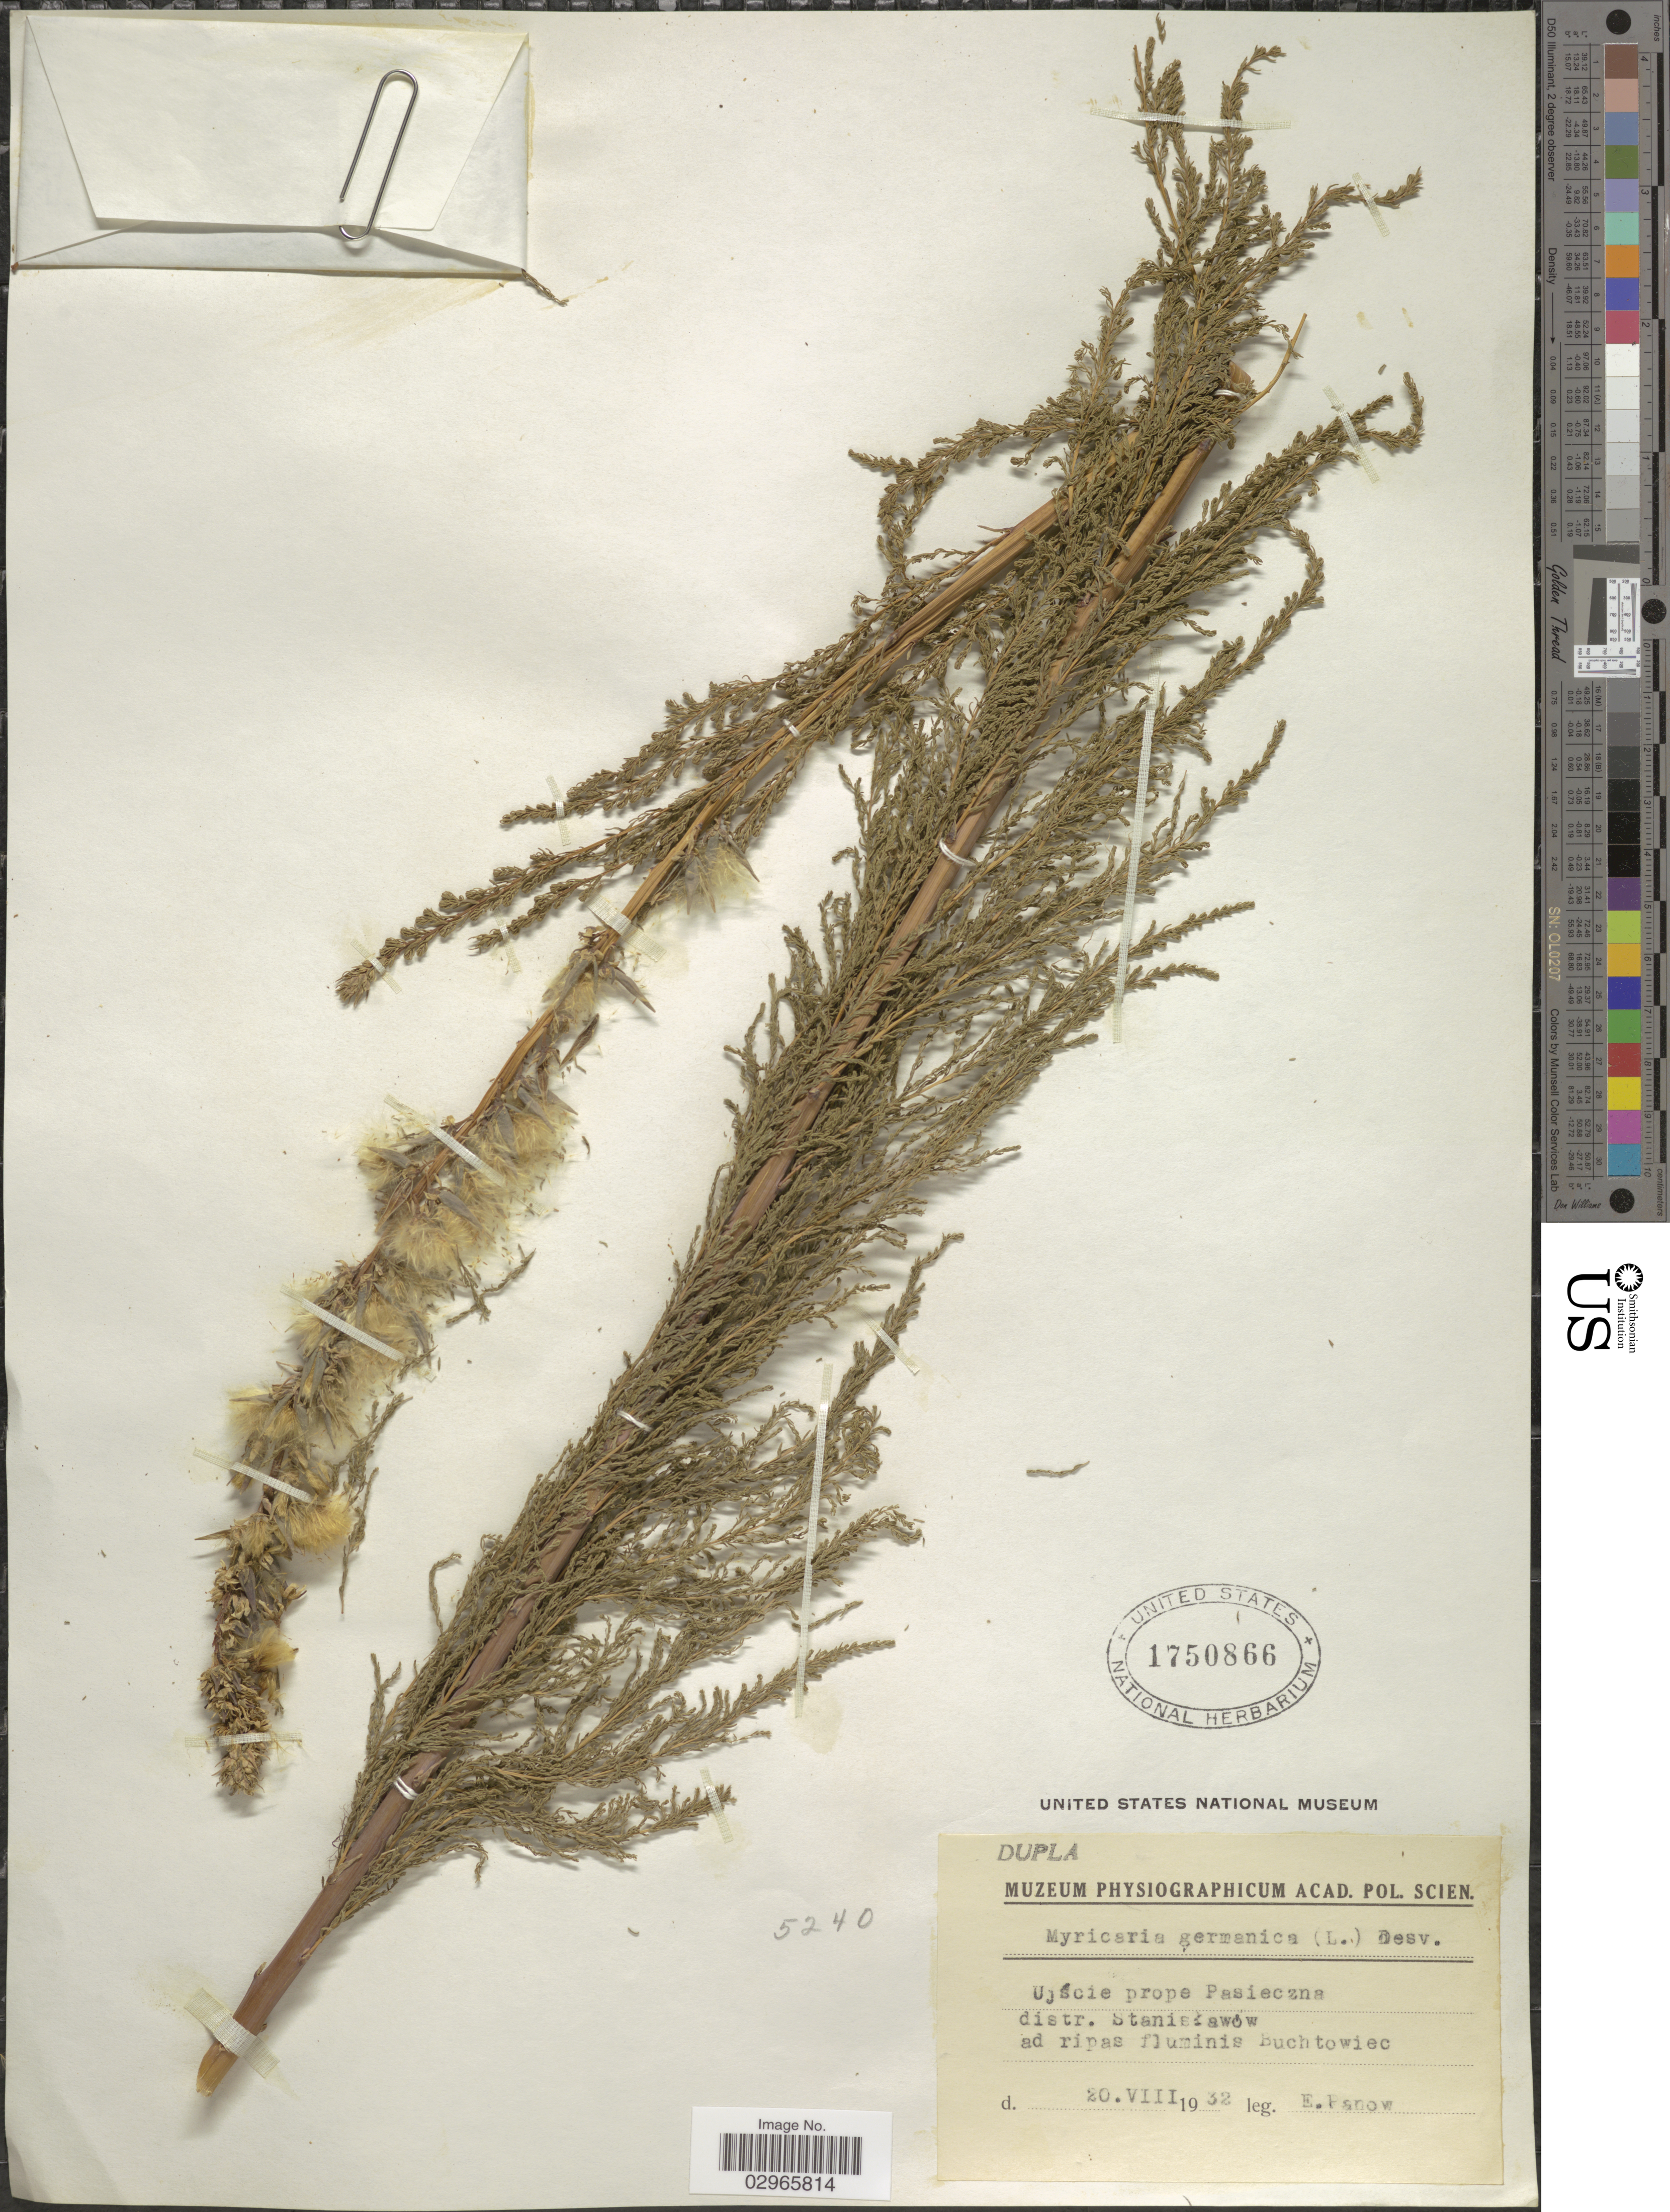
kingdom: Plantae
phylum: Tracheophyta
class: Magnoliopsida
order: Caryophyllales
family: Tamaricaceae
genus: Myricaria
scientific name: Myricaria germanica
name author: (L.) Desv.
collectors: E. Panow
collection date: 1932-08-20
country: Poland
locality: Ujscie prope Pasieczna, distr. Stanislawow ad ripas fluminis Buchtowiec.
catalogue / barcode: US 1750866